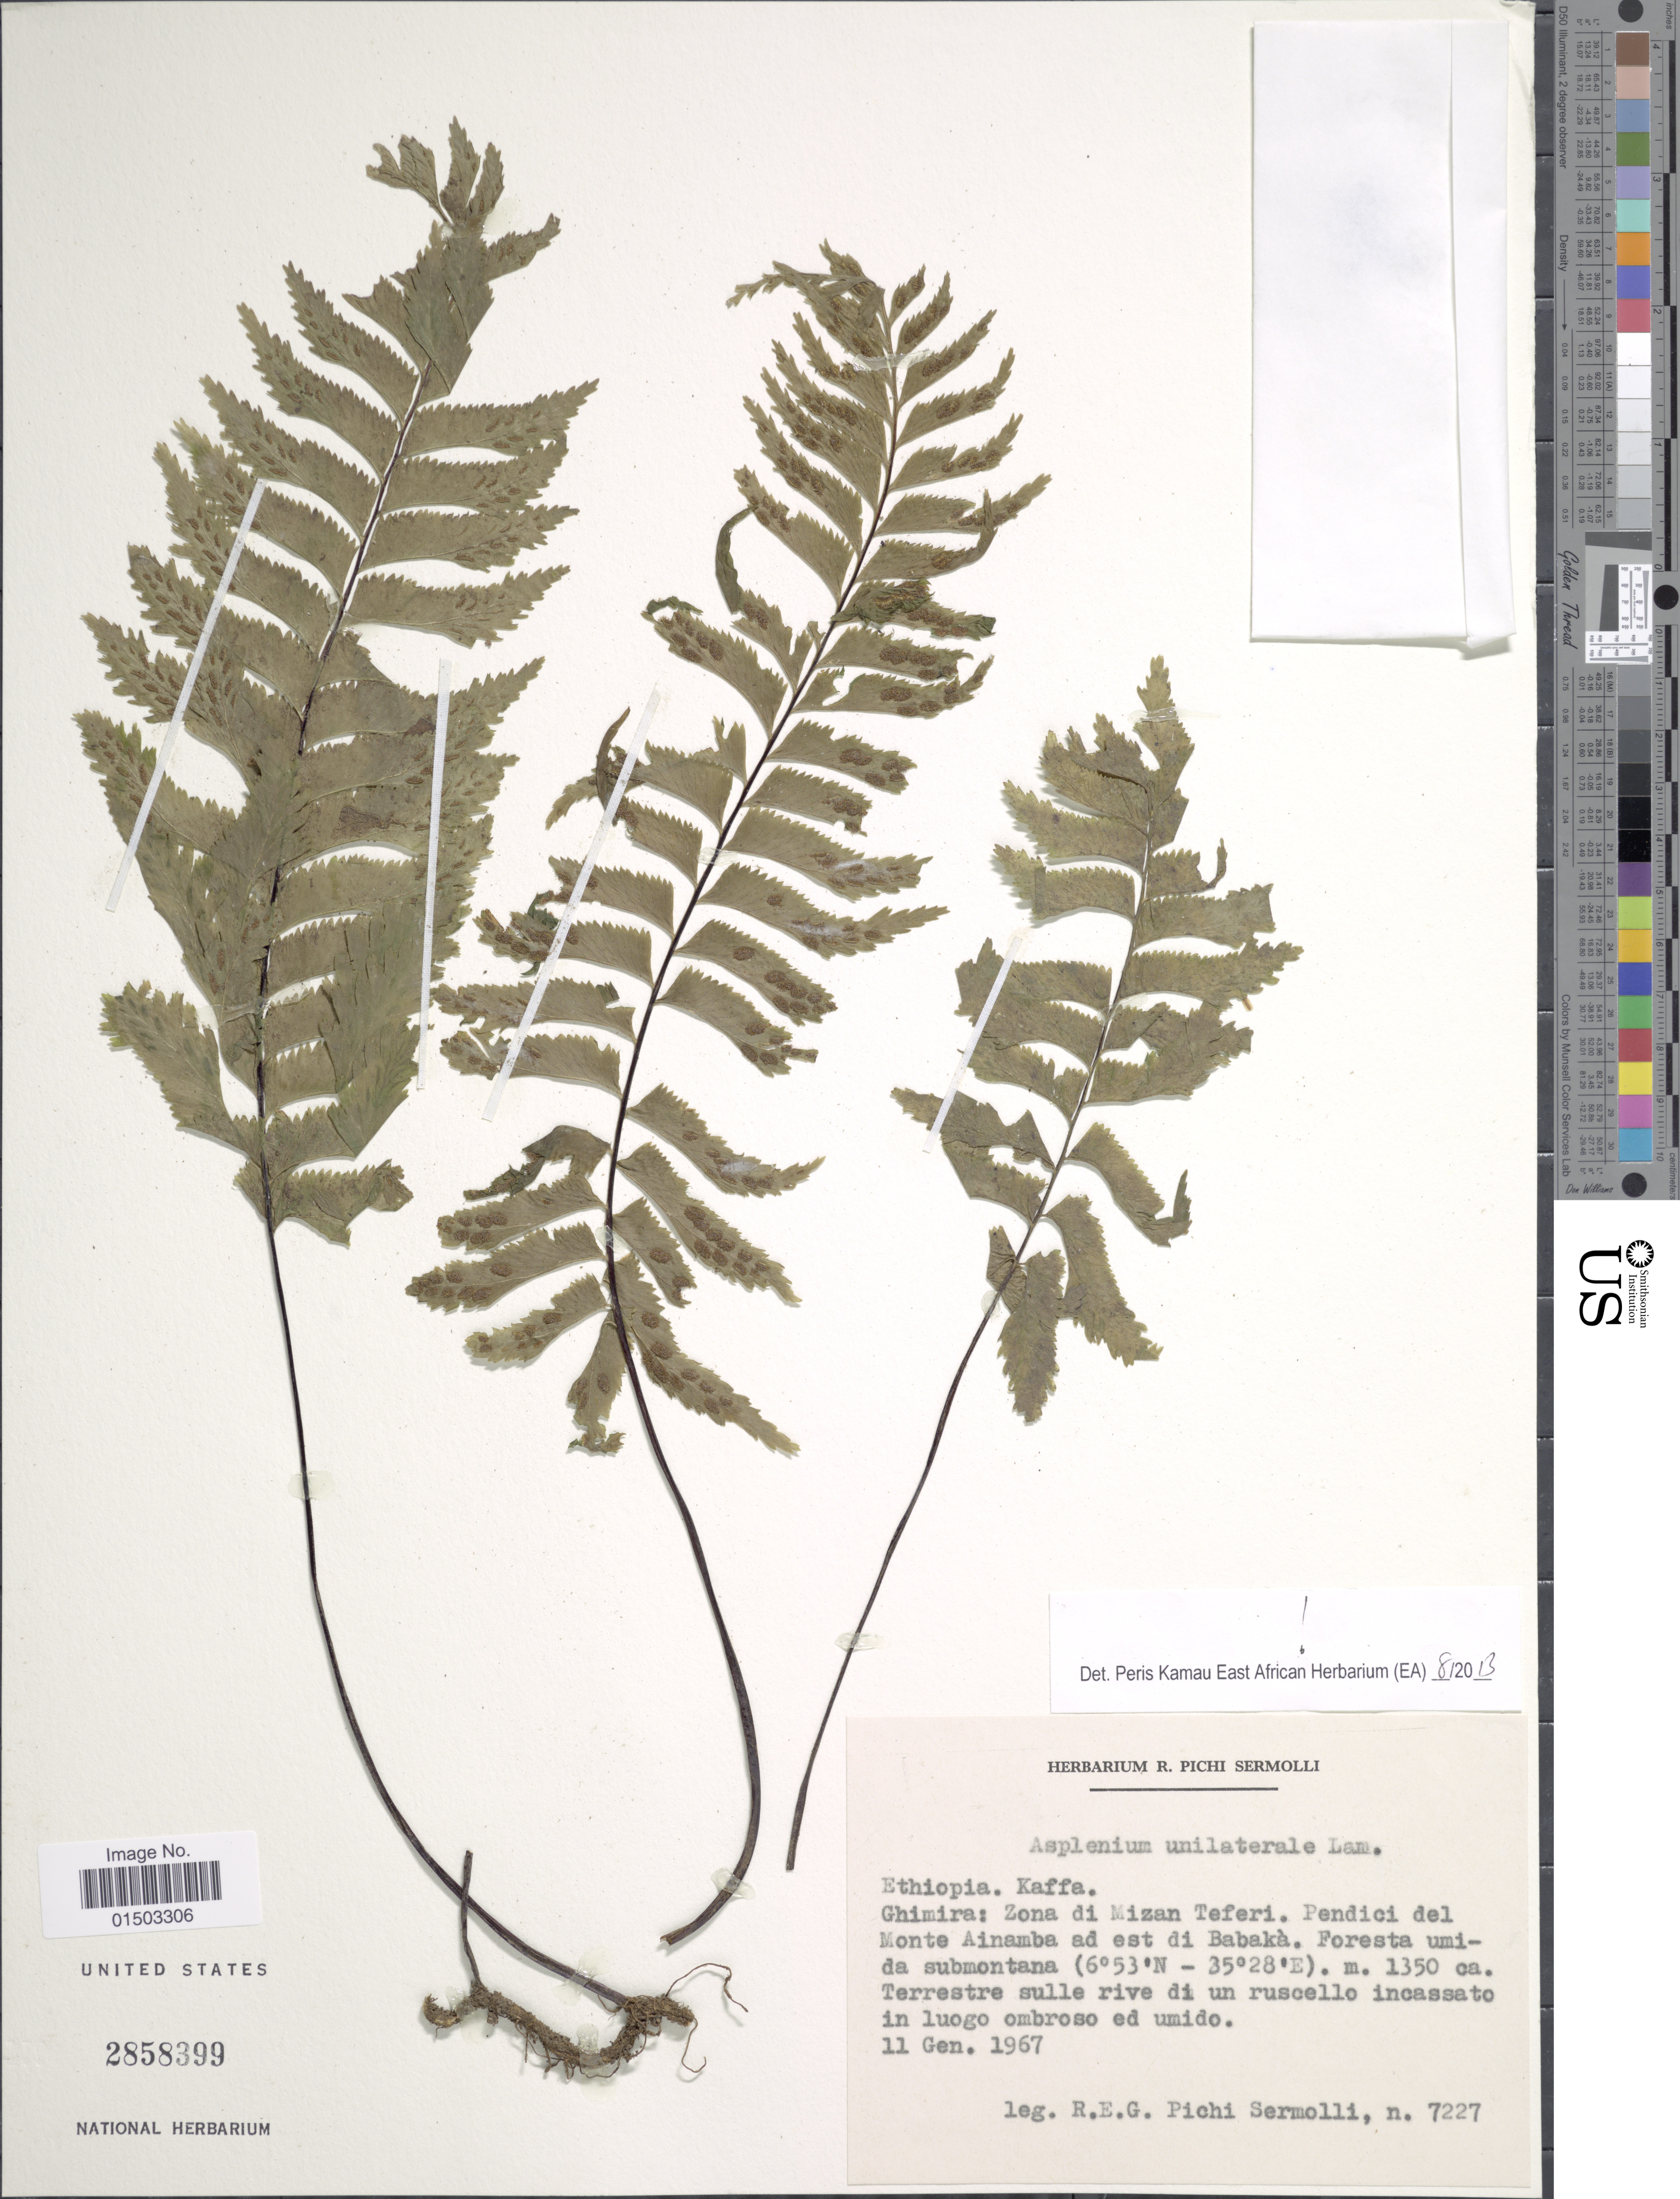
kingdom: Plantae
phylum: Tracheophyta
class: Polypodiopsida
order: Polypodiales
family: Aspleniaceae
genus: Hymenasplenium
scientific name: Hymenasplenium unilaterale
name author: (Lam.) Hayata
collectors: R. E. Pichi-Sermolli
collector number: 7227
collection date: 1967-01-11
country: Ethiopia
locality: Ethiopia. Kaffa. Ghimira: zone di Mizan Teferi. Pendici del Monte Ainamba ad est di Babaka.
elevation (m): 1350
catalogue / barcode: US 2858399